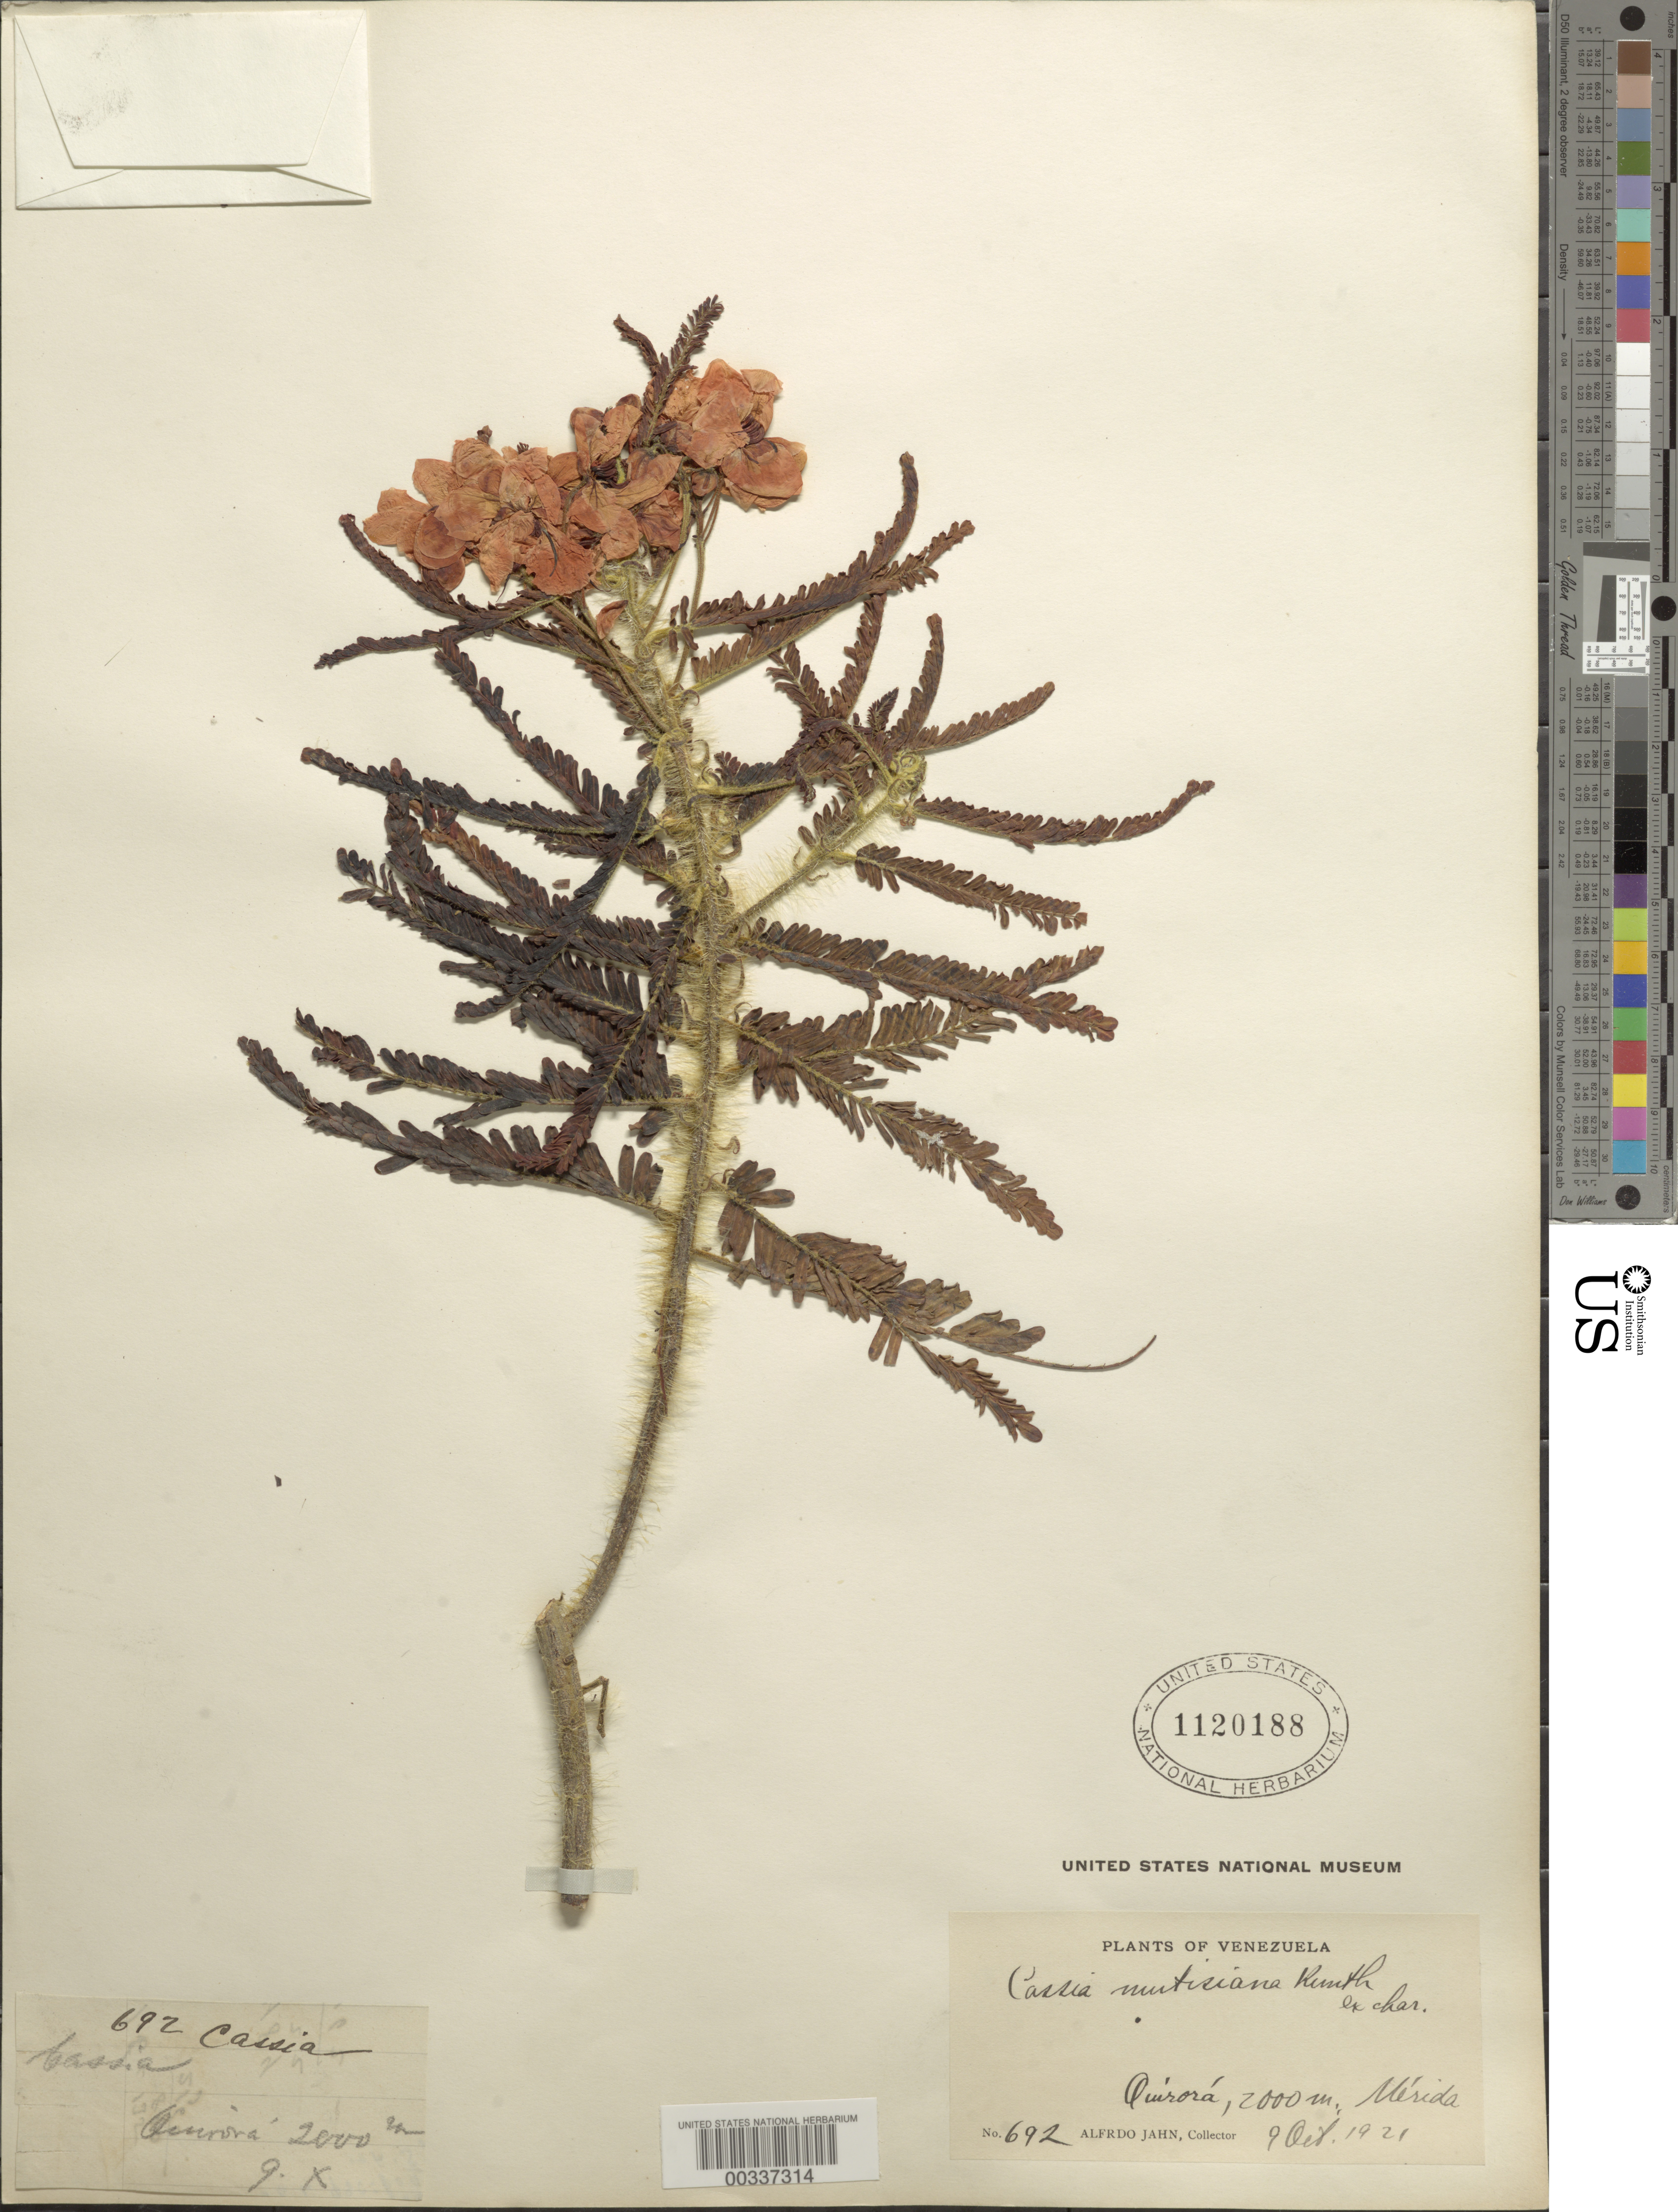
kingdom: Plantae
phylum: Tracheophyta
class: Magnoliopsida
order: Fabales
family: Fabaceae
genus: Senna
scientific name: Senna mutisiana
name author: (Kunth) H.S. Irwin & Barneby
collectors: A. Jahn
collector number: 692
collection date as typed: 09 Oct 1921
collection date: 1921-10-09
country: Venezuela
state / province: Mérida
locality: Quirora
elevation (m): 2000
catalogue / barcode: US 1120188